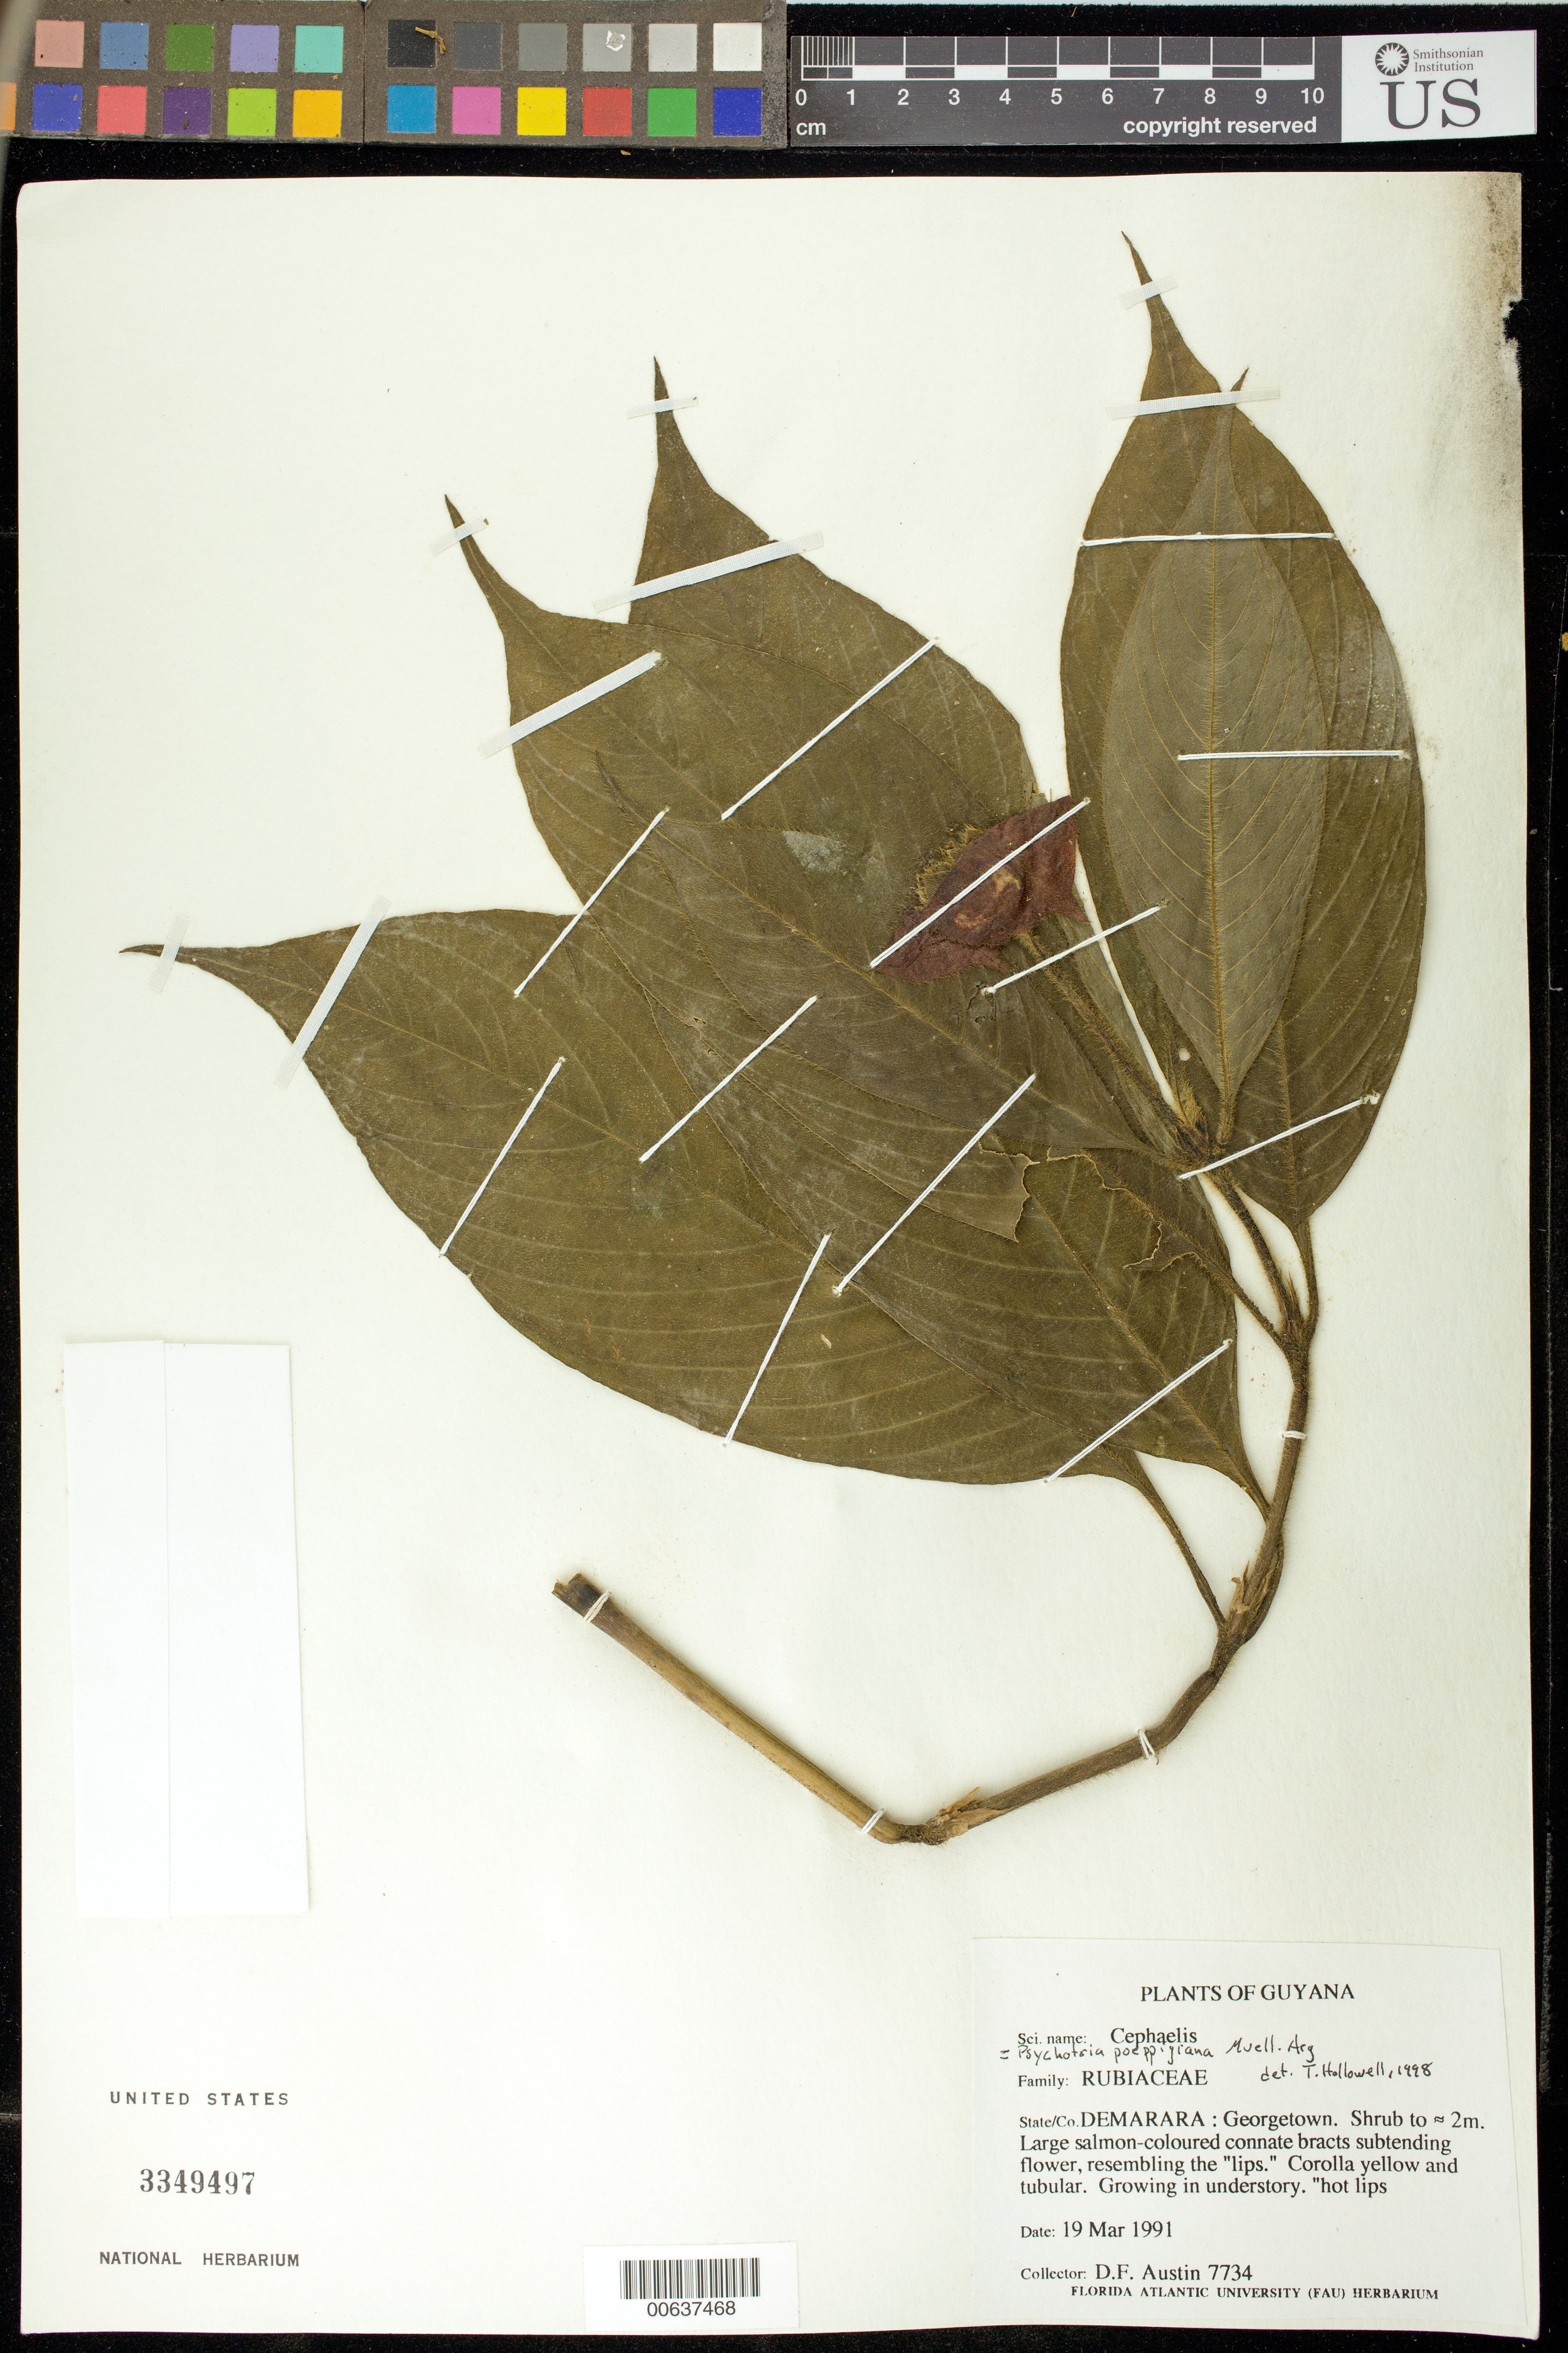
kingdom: Plantae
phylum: Tracheophyta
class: Magnoliopsida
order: Gentianales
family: Rubiaceae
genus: Palicourea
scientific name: Palicourea tomentosa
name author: (Aubl.) Borhidi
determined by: Kirkbride, J. H., Jr.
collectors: D. Austin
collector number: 7734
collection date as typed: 19 Mar 1991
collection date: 1991-03-19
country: Guyana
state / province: Demerara-Mahaica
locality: Georgetown, walkway to Madawini Creek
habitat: Understory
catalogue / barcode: US 3349497